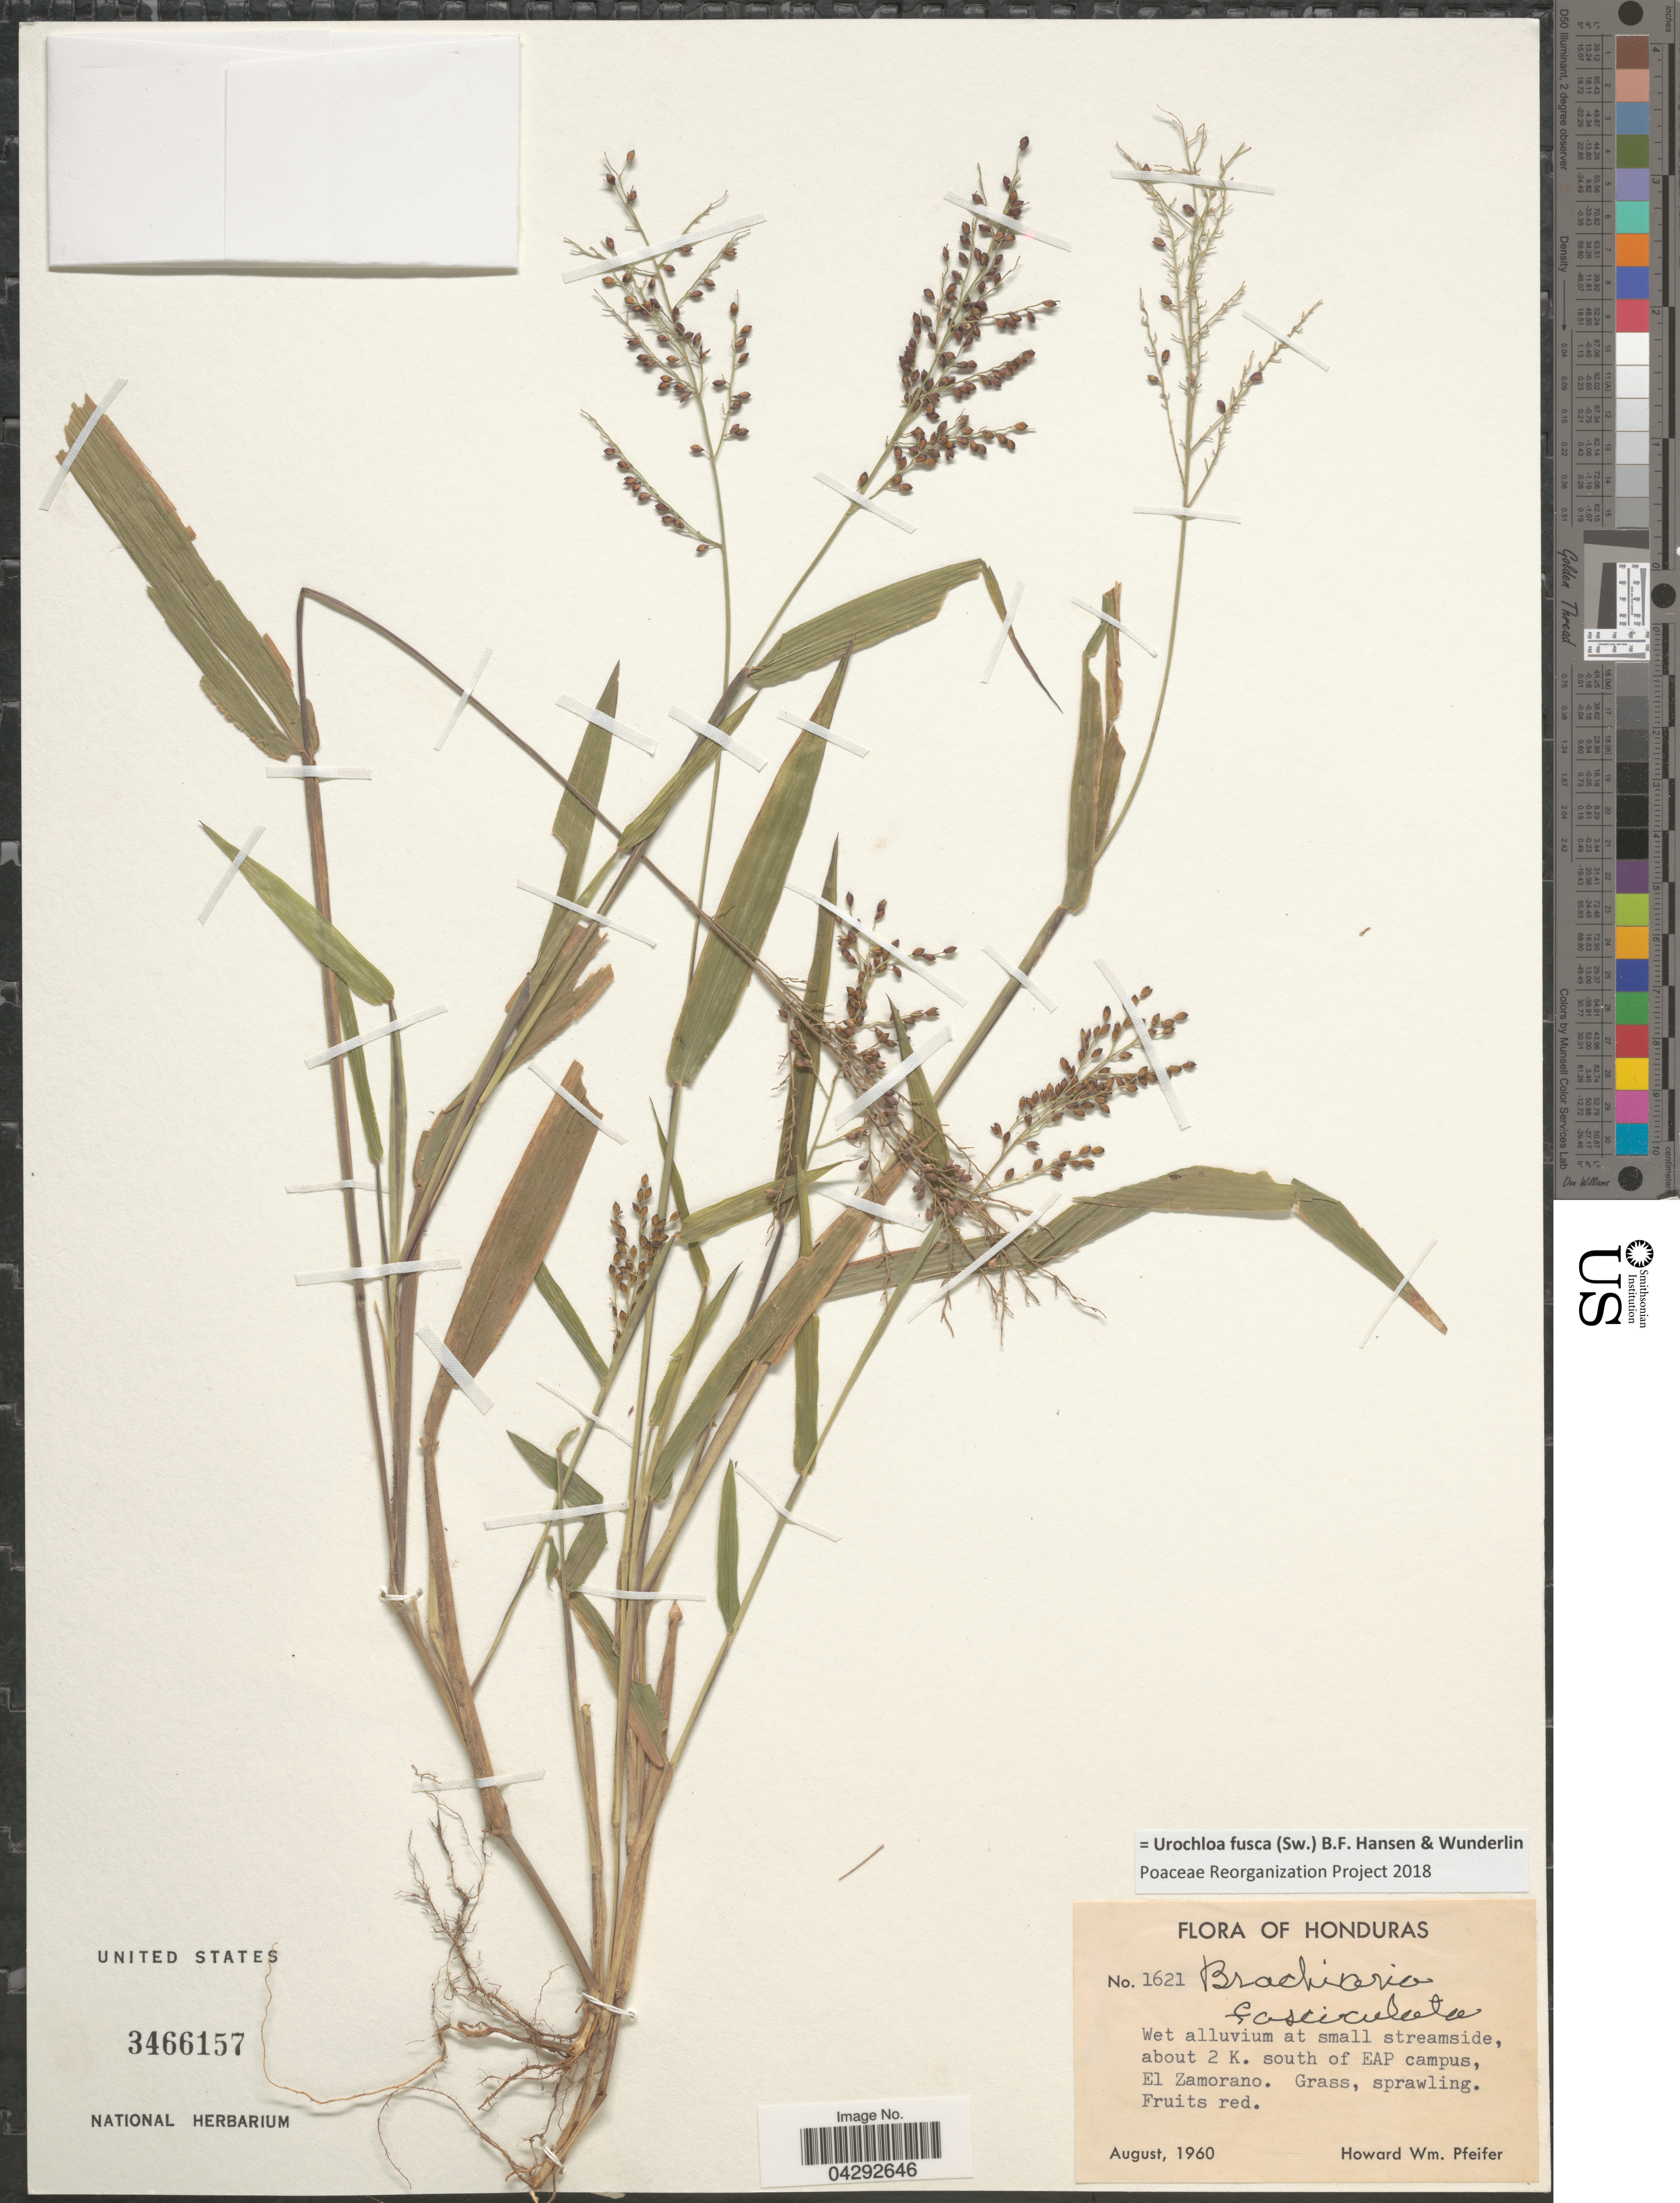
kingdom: Plantae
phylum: Tracheophyta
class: Liliopsida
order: Poales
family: Poaceae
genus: Urochloa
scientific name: Urochloa fusca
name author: (Sw.) B.F. Hansen & Wunderlin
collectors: H. W. Pfeifer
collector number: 1621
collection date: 1960-08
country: Honduras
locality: Wet alluvium at small streamside, about 2 K. south of EAP campus, El Zamorano.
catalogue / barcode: US 3466157